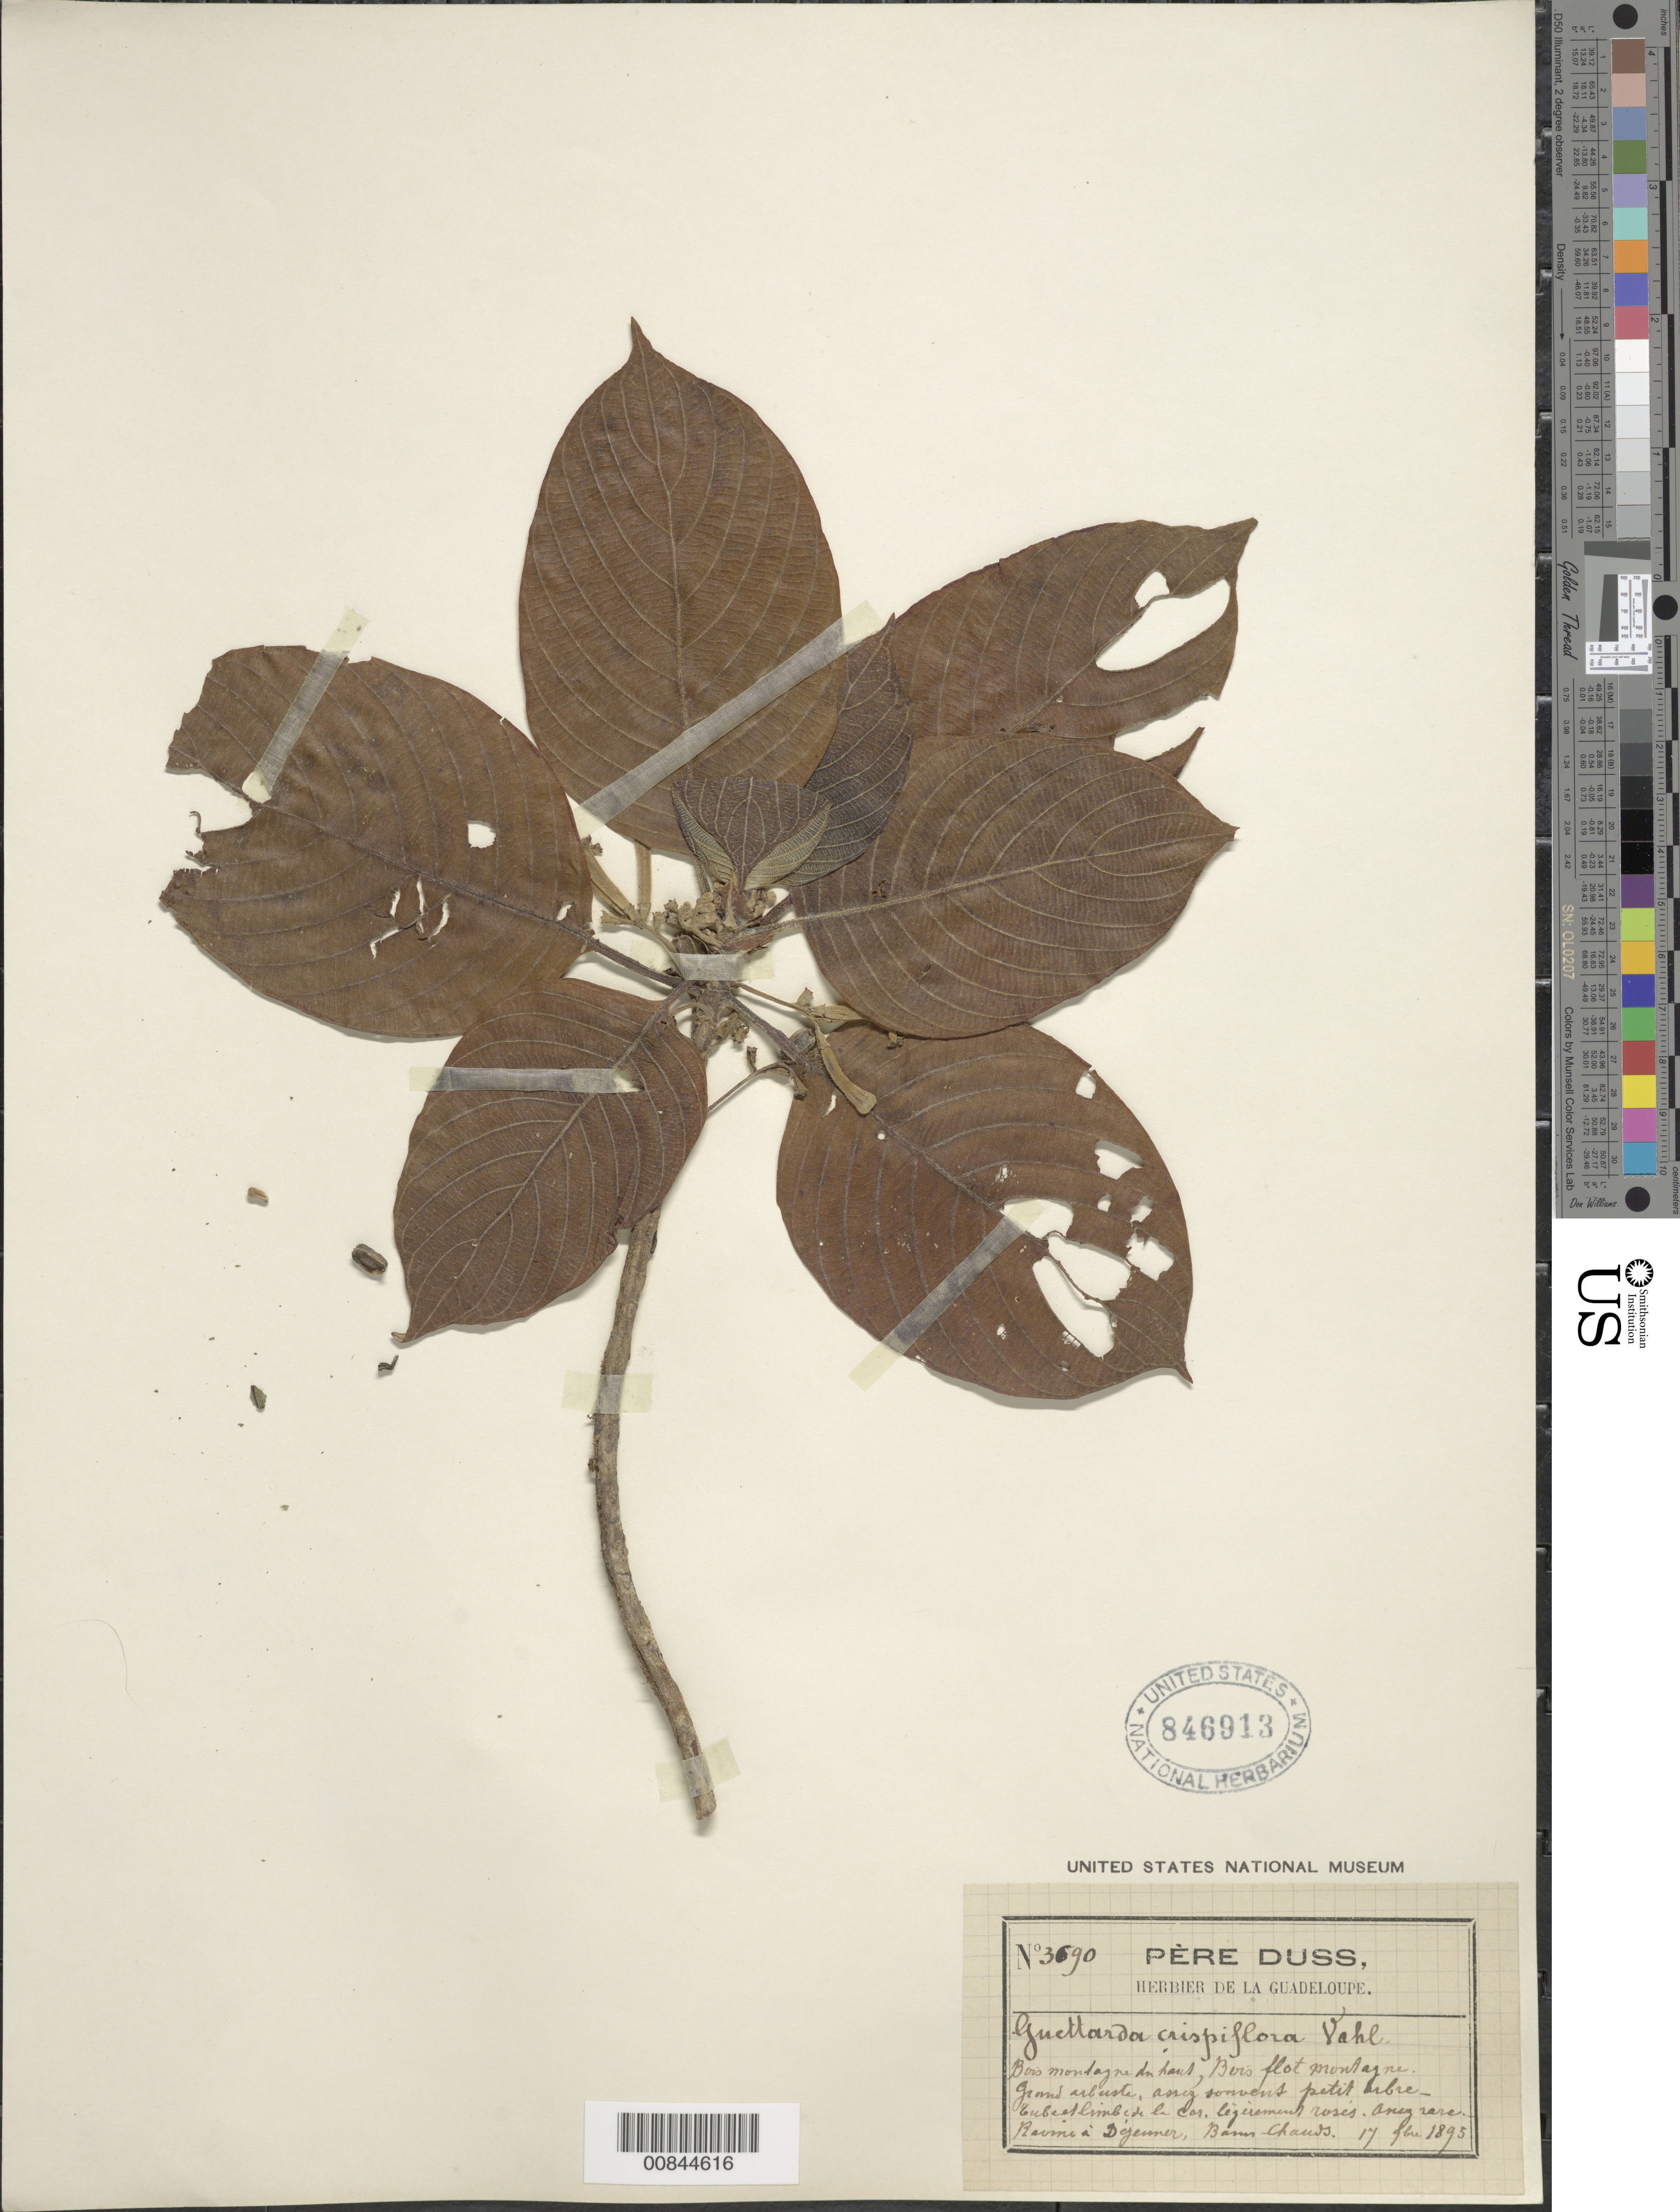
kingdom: Plantae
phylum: Tracheophyta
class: Magnoliopsida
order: Gentianales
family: Rubiaceae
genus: Guettarda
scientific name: Guettarda crispiflora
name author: Vahl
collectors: Père Duss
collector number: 3690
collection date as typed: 17 Feb 1895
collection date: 1895-02-17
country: Guadeloupe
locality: Ravine à Dégeuner, Banes (sp?) Chauds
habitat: Bois montagne du haut, bois flot montagne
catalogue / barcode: US 846913